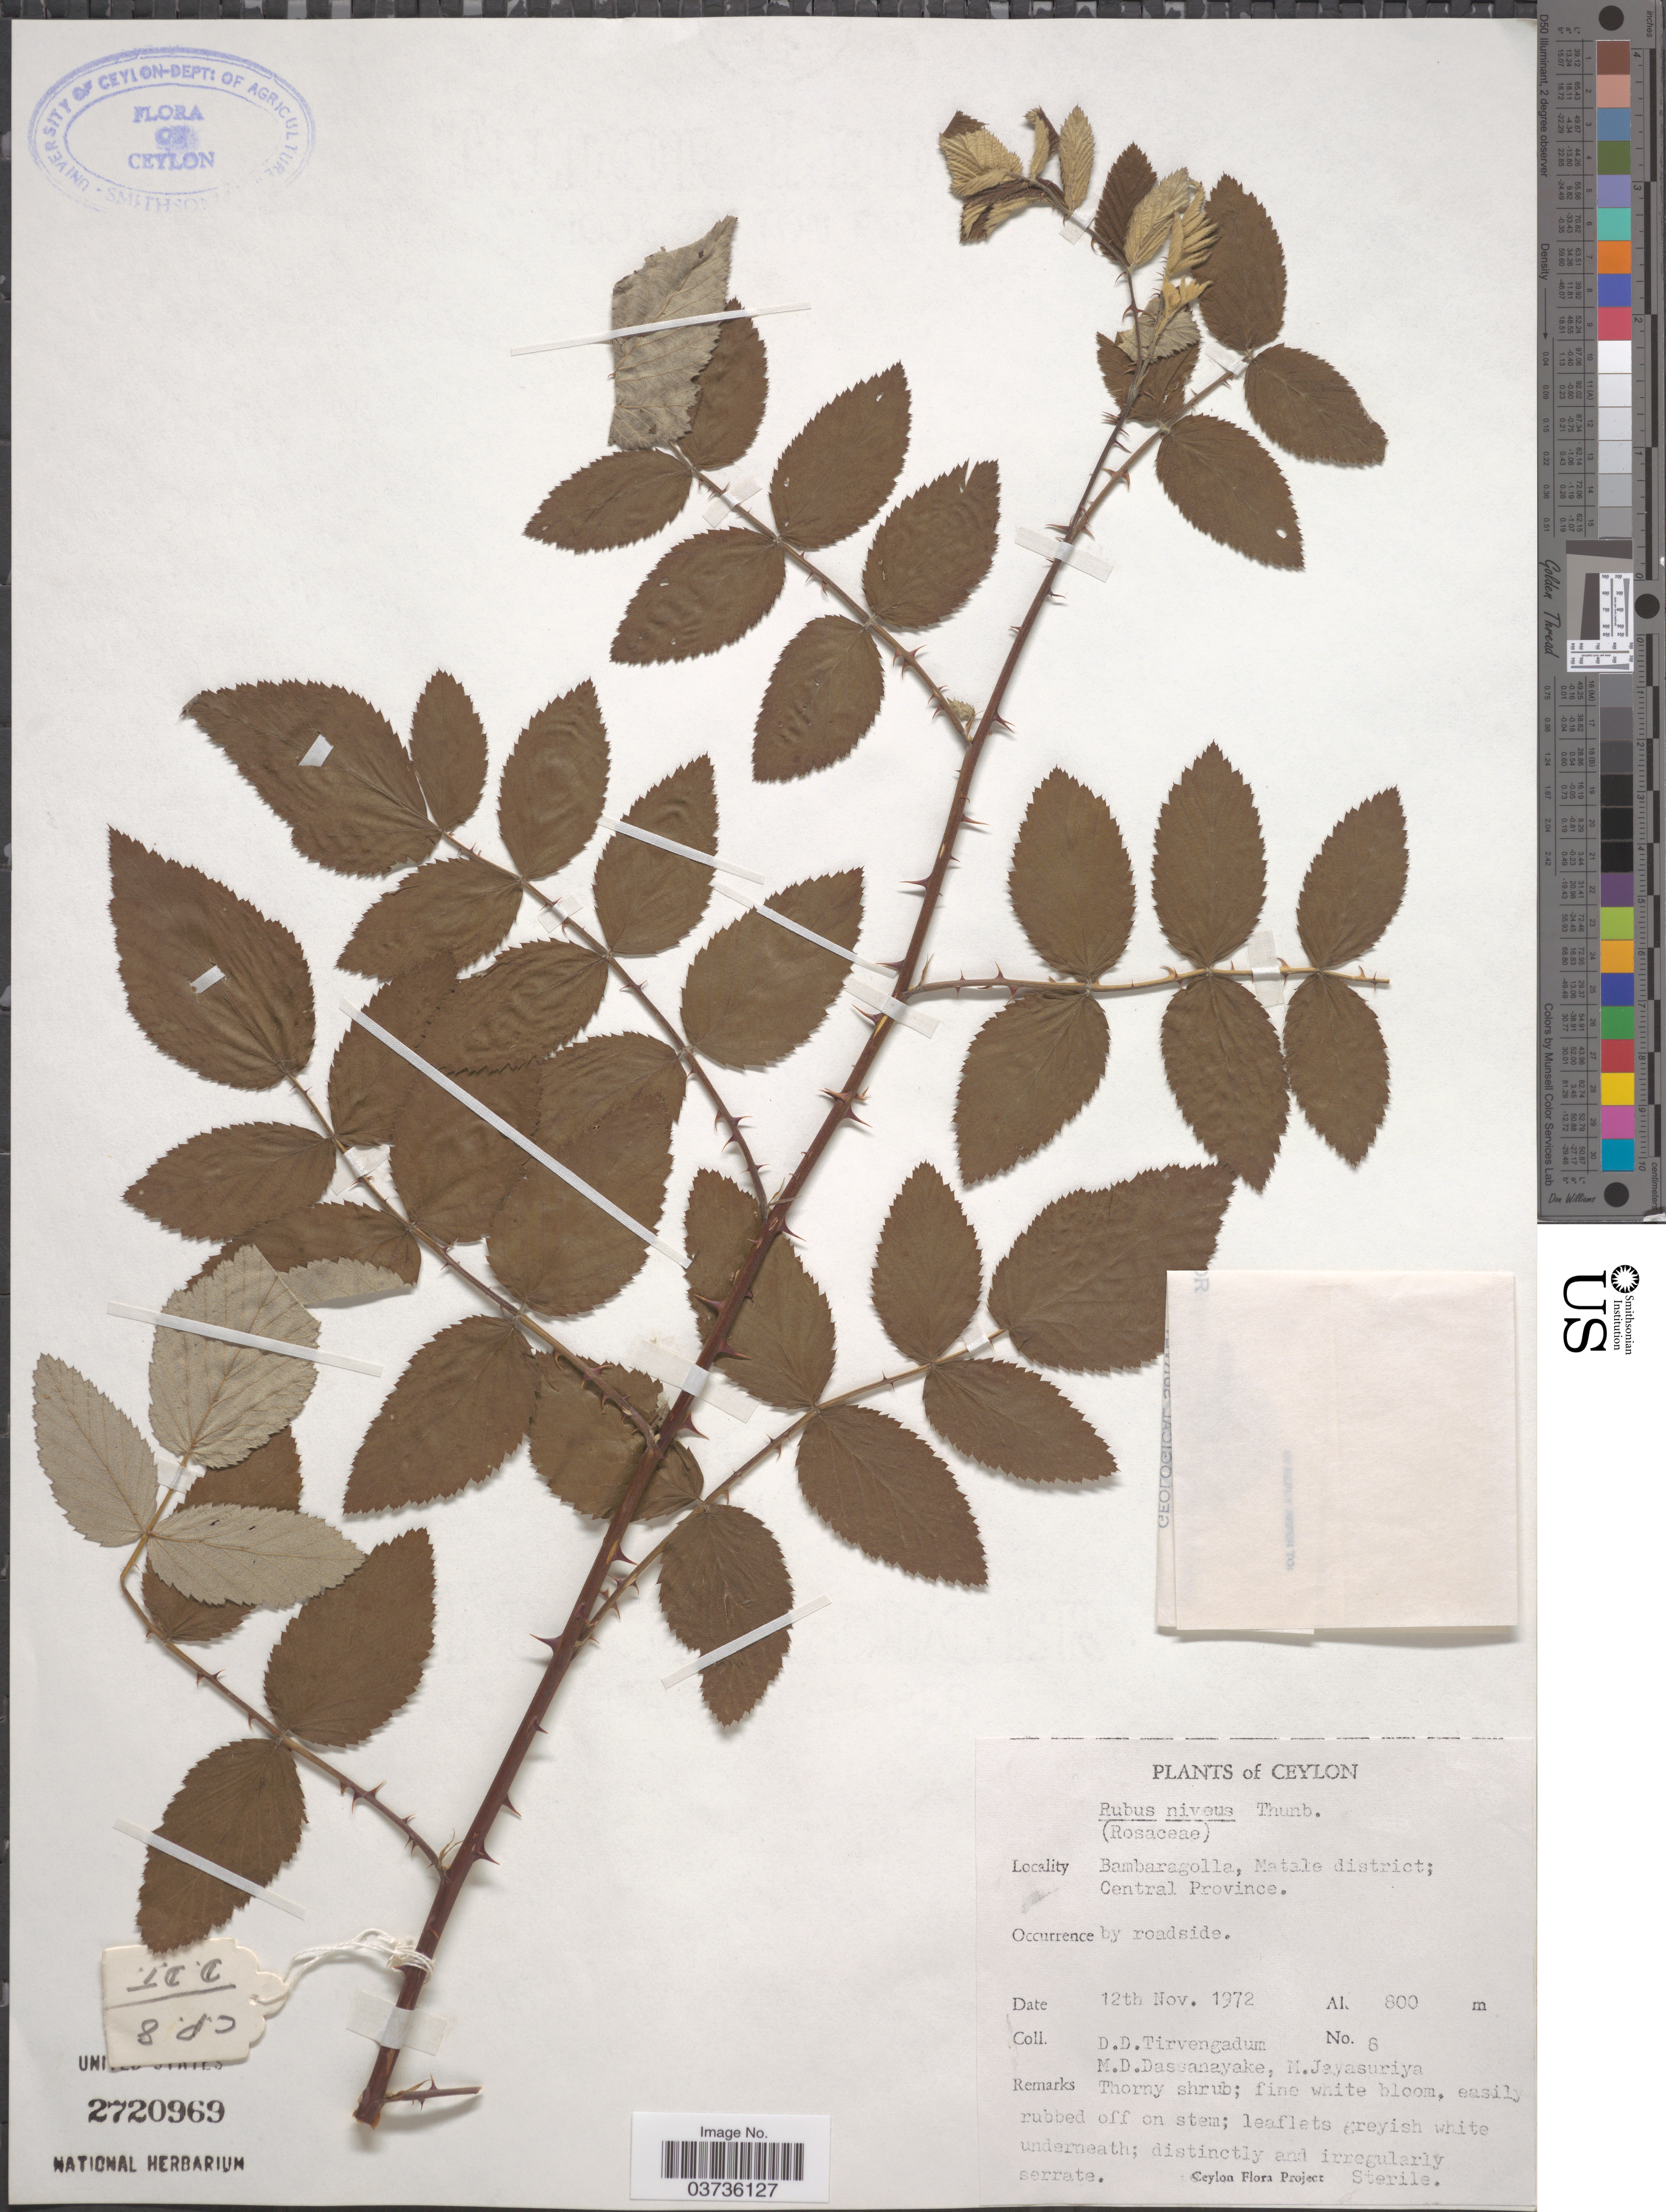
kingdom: Plantae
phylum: Tracheophyta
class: Magnoliopsida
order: Rosales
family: Rosaceae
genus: Rubus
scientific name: Rubus niveus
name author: Thunb.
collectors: D. Tirvengadum, M. D. Dassanayake & M. Jayasuriya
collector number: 6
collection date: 1972-11-12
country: Sri Lanka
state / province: Central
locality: Ceylon. Bambaragolla, Matale district.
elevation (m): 800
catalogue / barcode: US 2720969